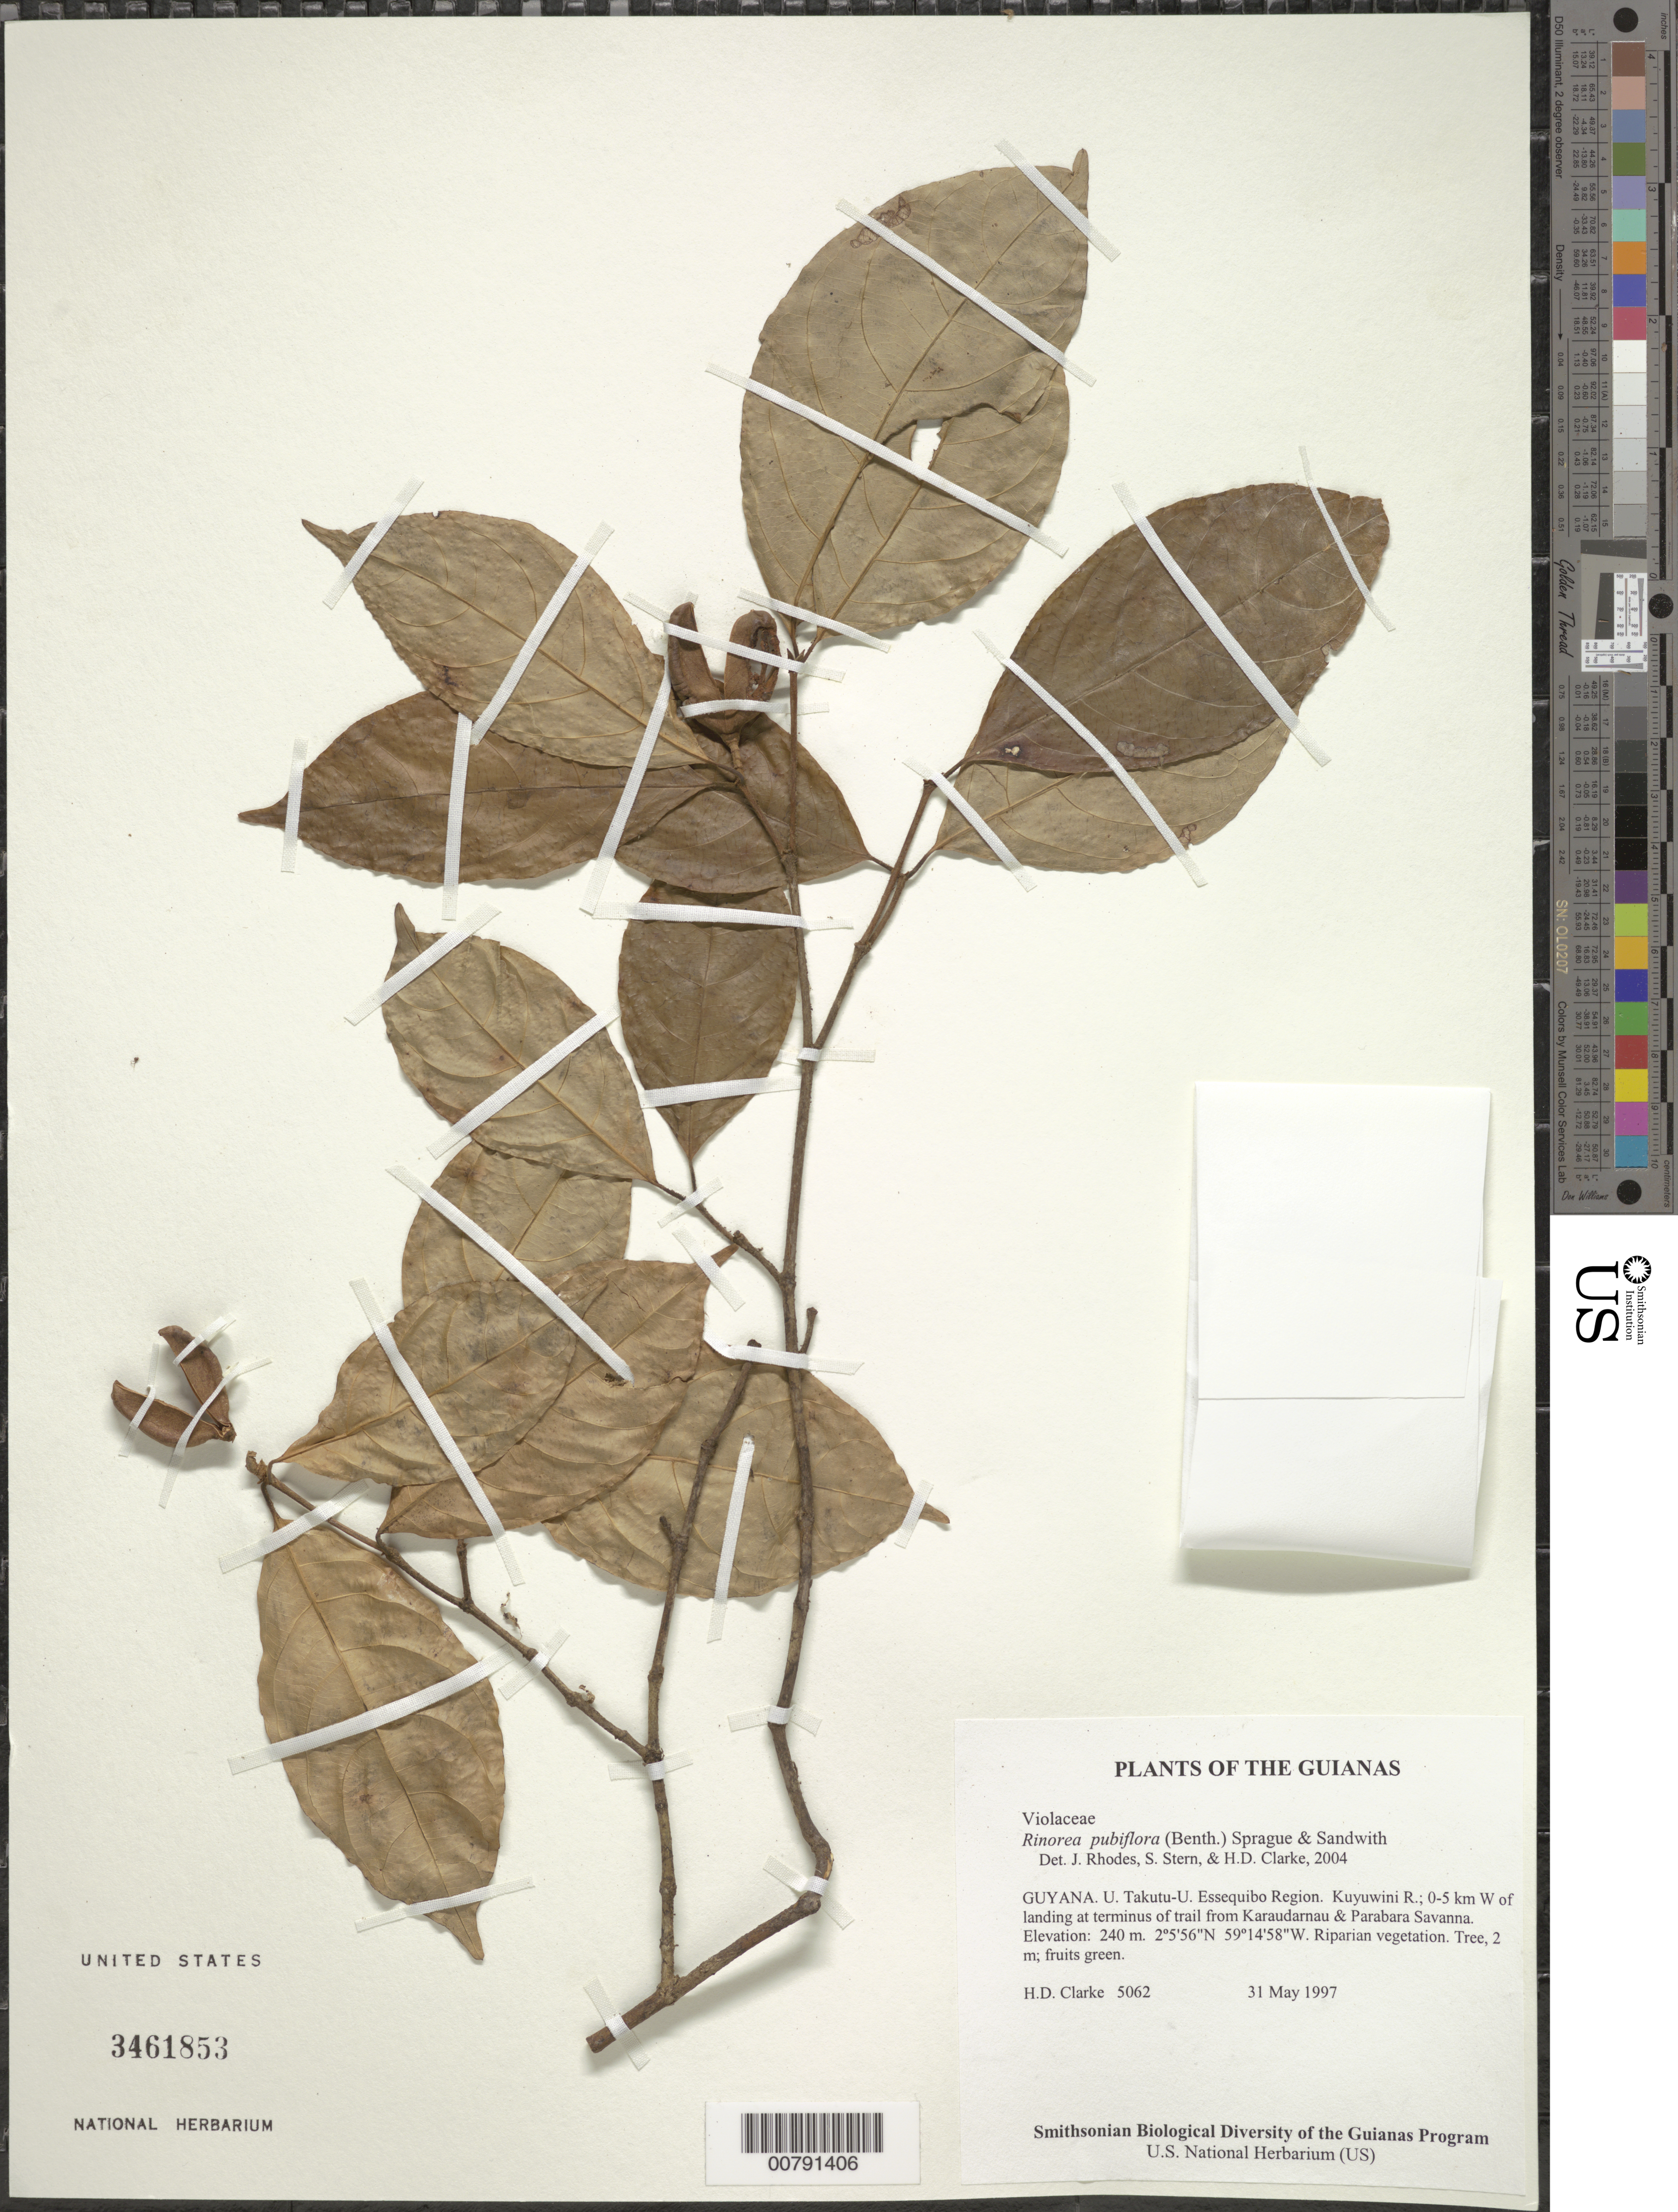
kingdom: Plantae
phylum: Tracheophyta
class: Magnoliopsida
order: Malpighiales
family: Violaceae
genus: Rinorea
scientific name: Rinorea pubiflora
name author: (Benth.) Sprague & Sandwith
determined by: Clarke, H. D.; Rhodes, J.; Stern, S. R.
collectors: H. D. Clarke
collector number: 5062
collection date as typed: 31 May 1997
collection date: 1997-05-31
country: Guyana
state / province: U. Takutu-U. Essequibo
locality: Kuyuwini R.; 0-5 km W of landing at terminus of trail from Karaudarnau & Parabara Savanna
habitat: Riparian vegetation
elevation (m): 240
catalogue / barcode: US 3461853